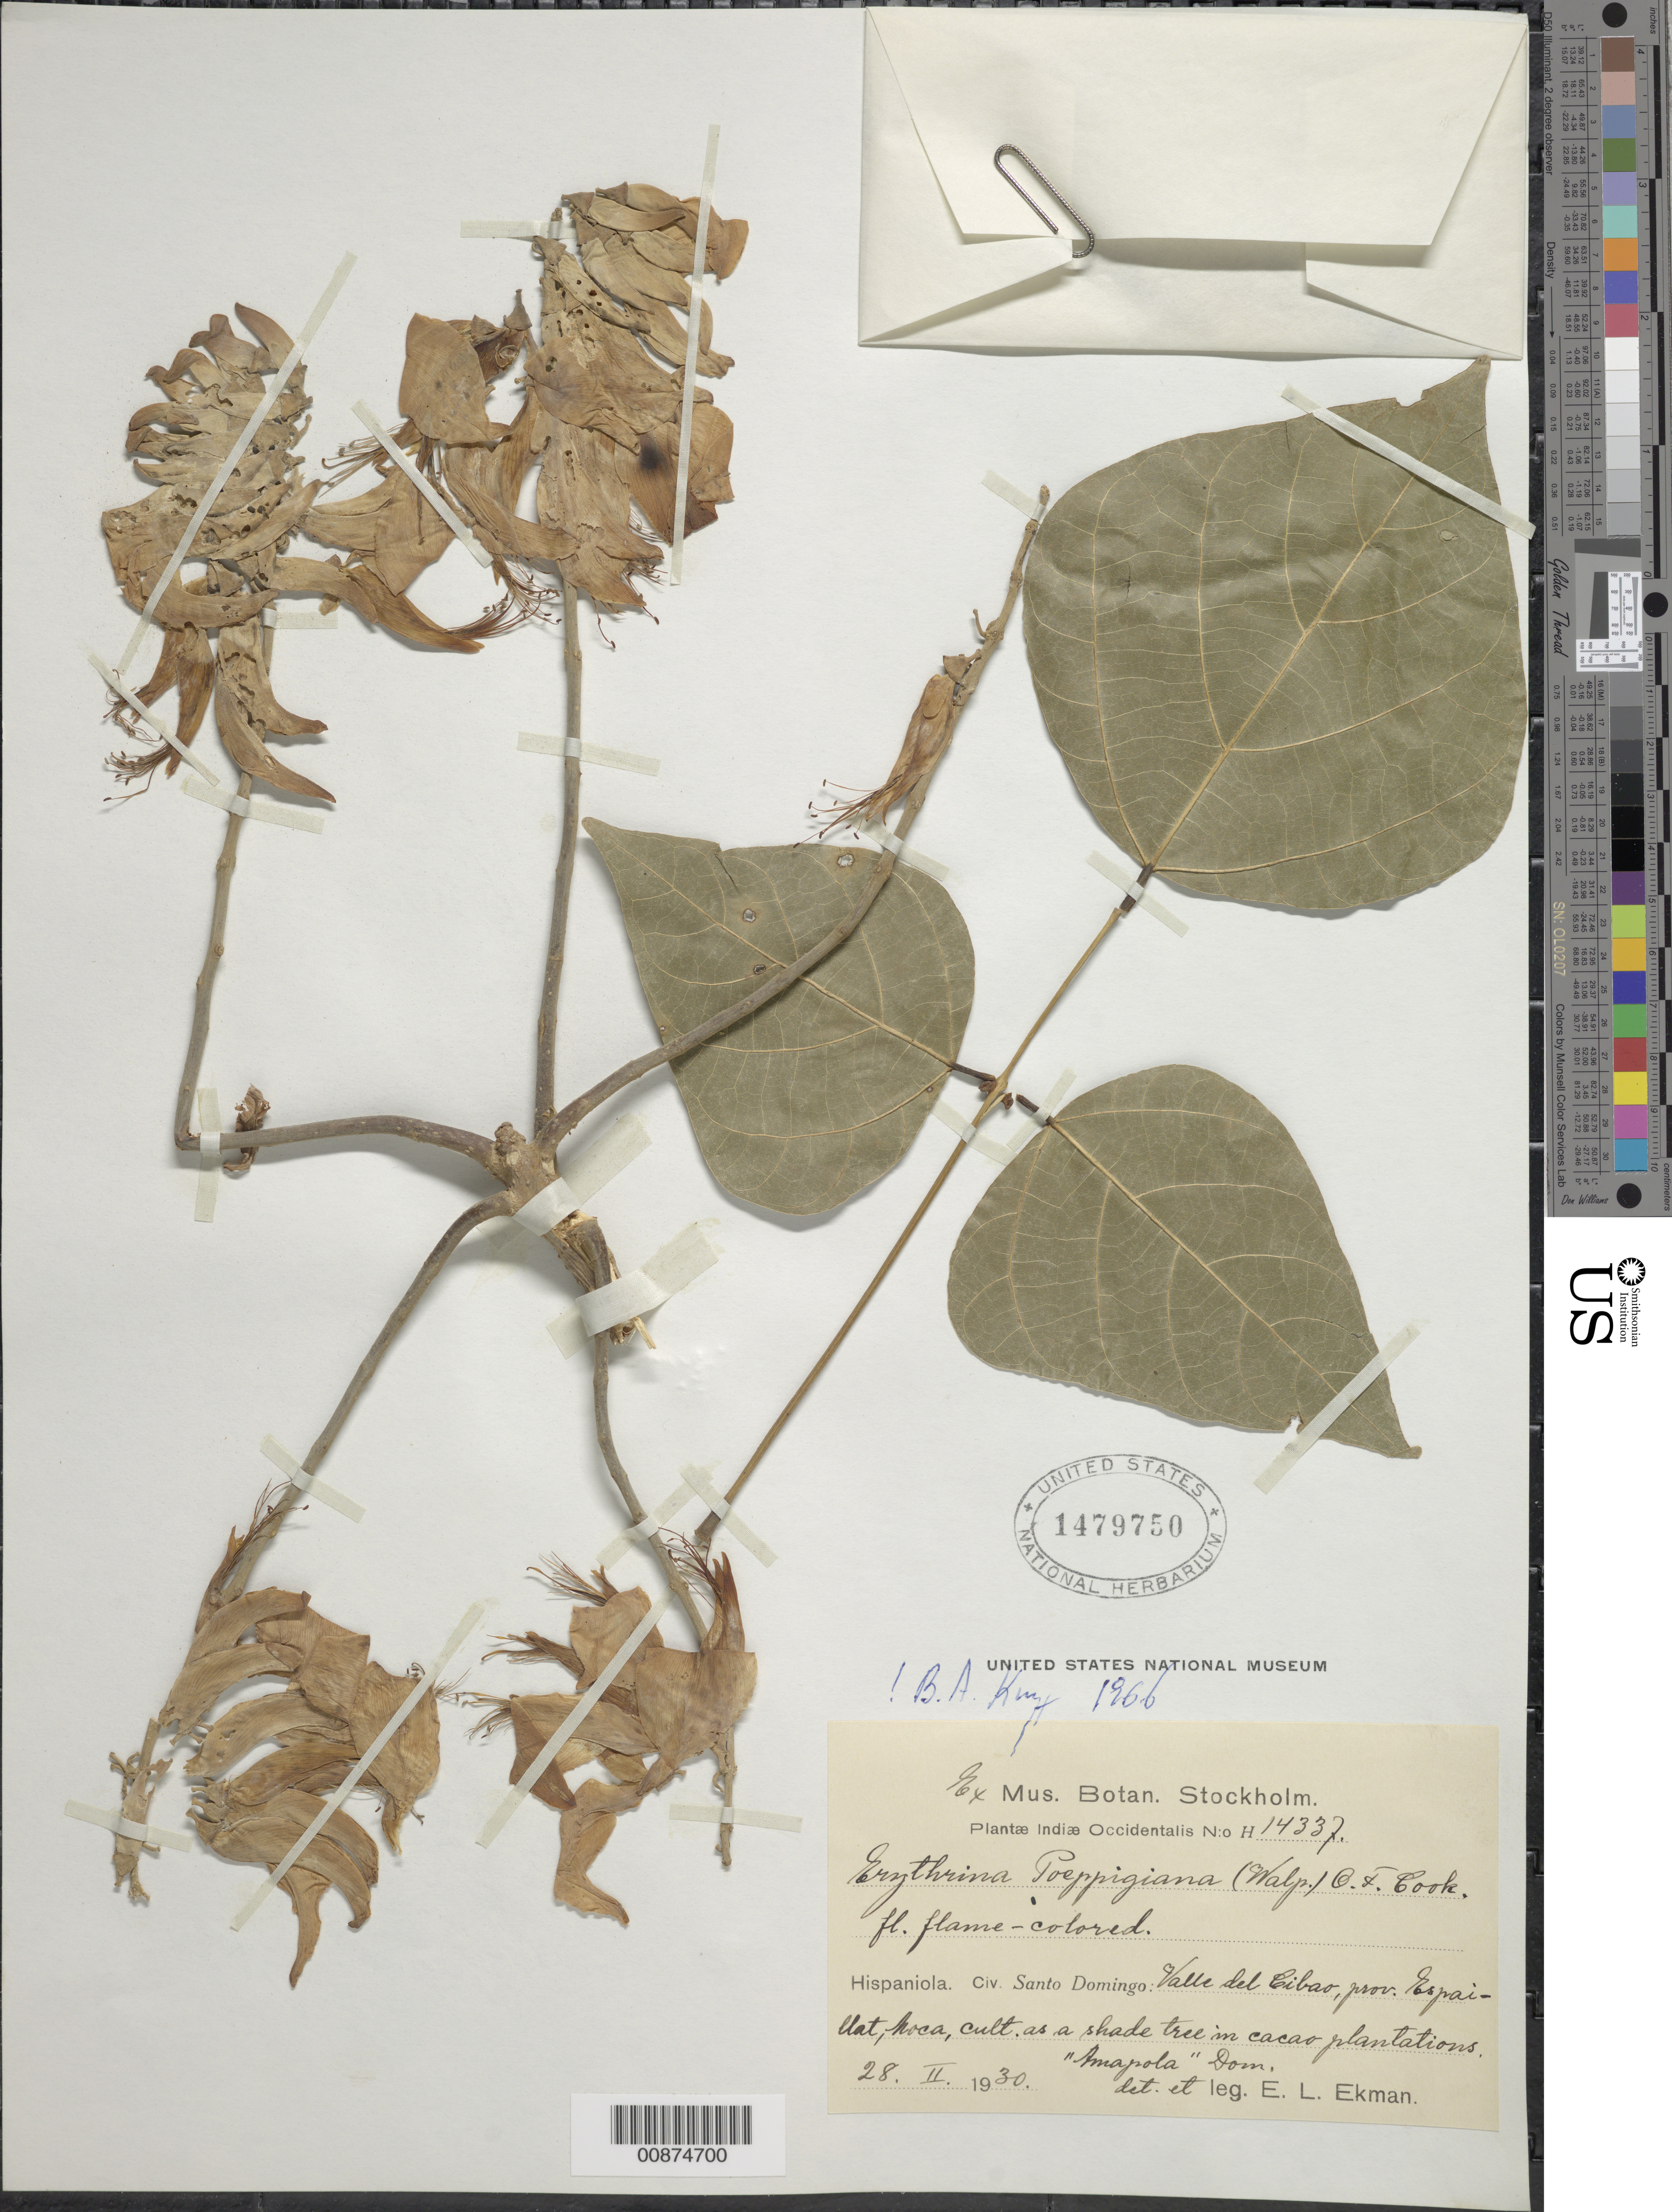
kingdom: Plantae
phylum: Tracheophyta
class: Magnoliopsida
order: Fabales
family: Fabaceae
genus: Erythrina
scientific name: Erythrina poeppigiana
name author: (Walp.) O.F. Cook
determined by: Krukoff, B. A.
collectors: E. L. Ekman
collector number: H 14337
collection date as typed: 28 Feb 1930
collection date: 1930-02-28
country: Dominican Republic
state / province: Espaillat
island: Hispaniola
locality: Valle del Cibao, Moca.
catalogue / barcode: US 1479750